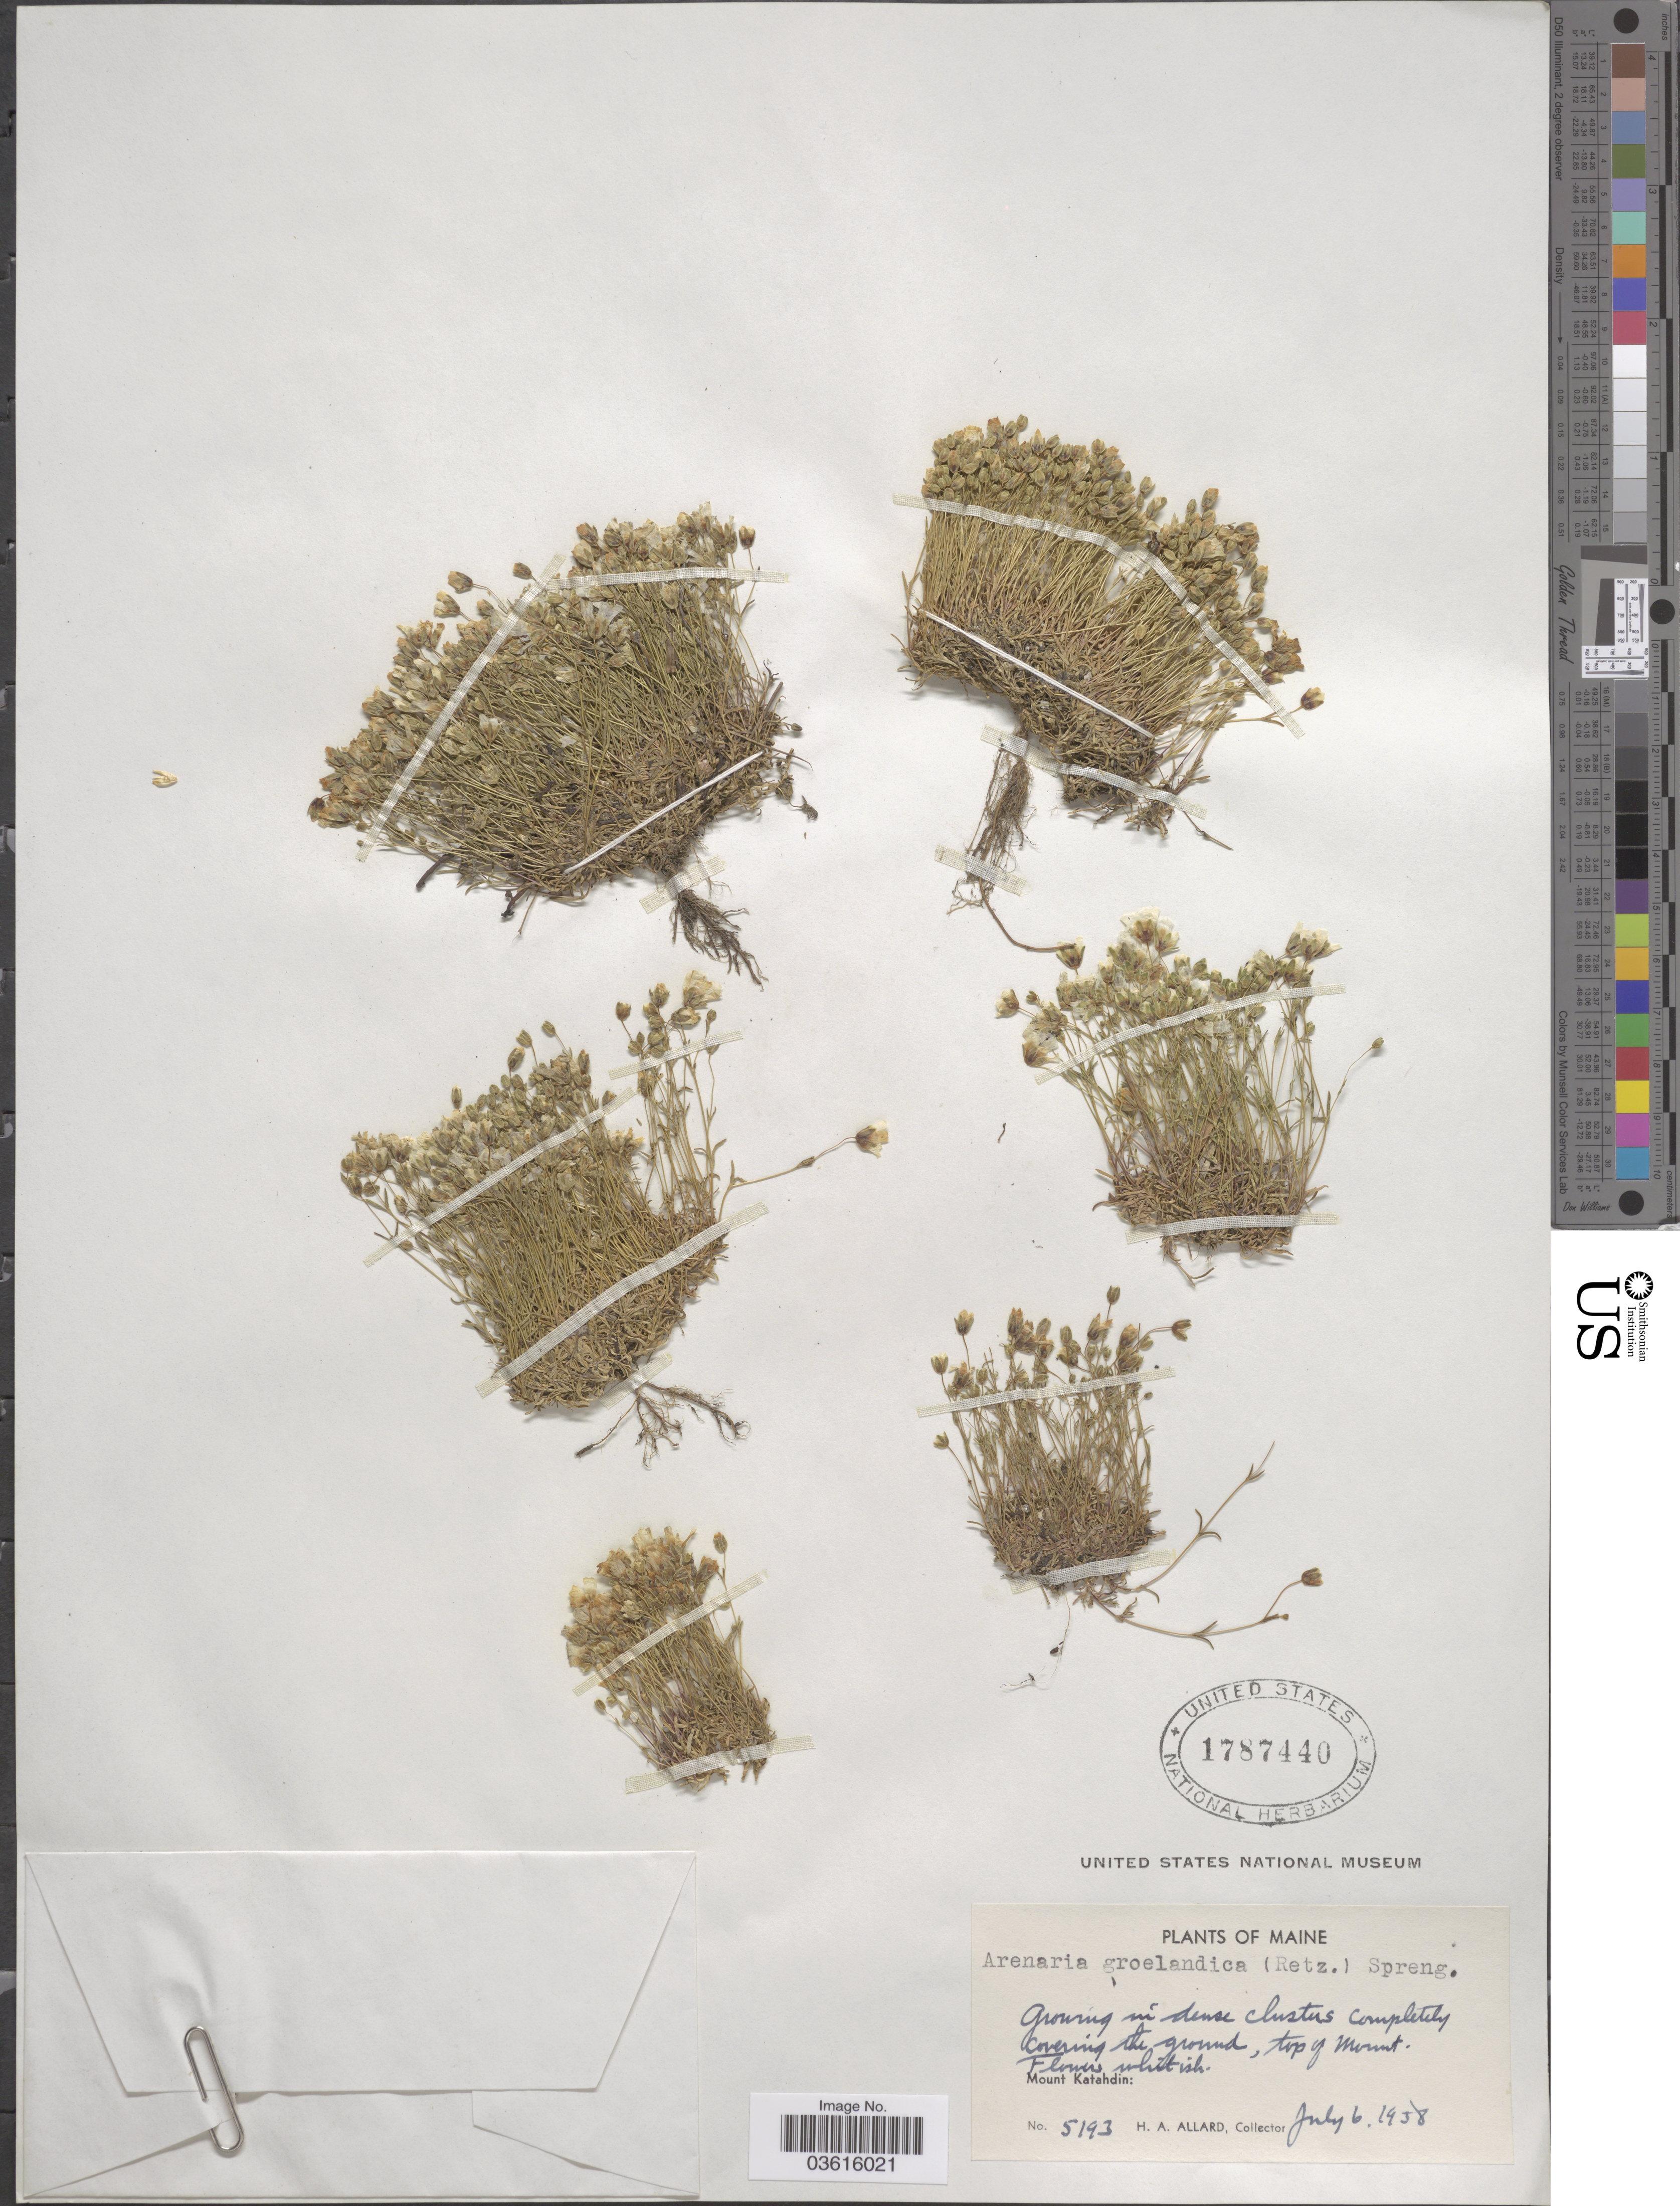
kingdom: Plantae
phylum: Tracheophyta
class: Magnoliopsida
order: Caryophyllales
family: Caryophyllaceae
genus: Minuartia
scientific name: Minuartia groenlandica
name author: (Retz.) Ostenf.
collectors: H. A. Allard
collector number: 5193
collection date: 1958-07-06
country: United States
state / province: Maine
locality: Top of Mount. Mount Katahdin.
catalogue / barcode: US 1787440